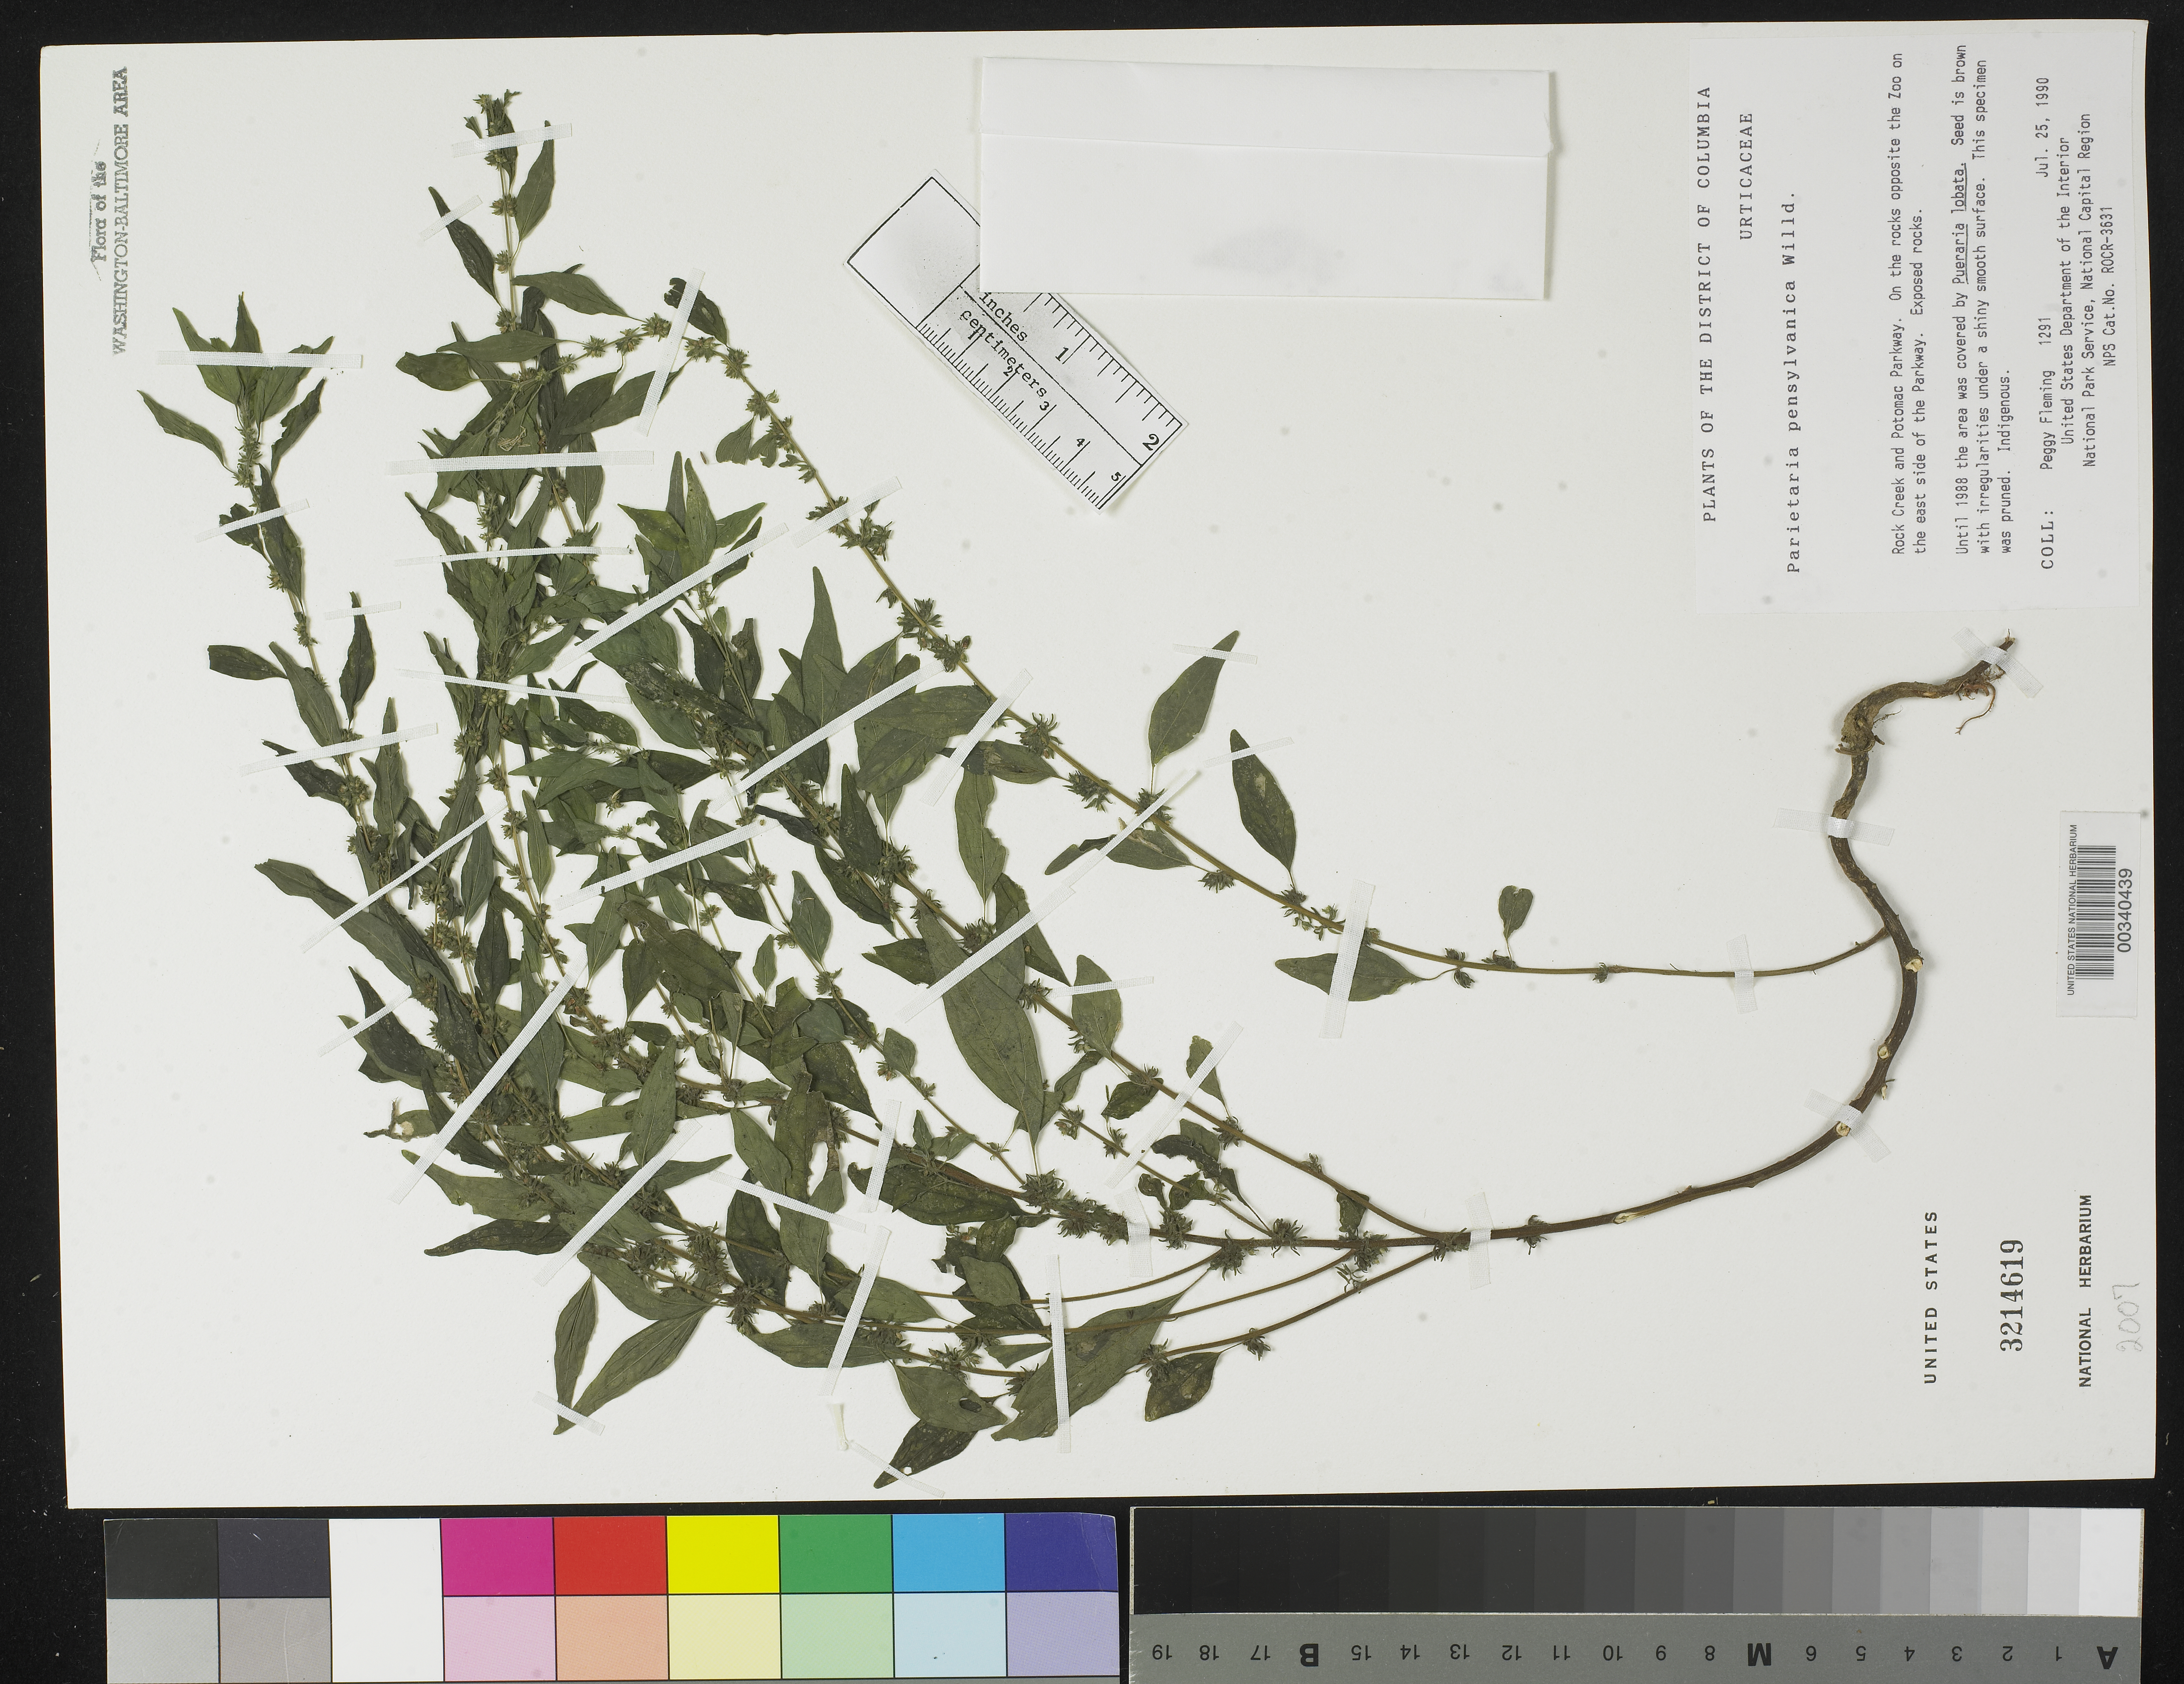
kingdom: Plantae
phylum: Tracheophyta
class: Magnoliopsida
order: Rosales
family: Urticaceae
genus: Parietaria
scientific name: Parietaria pensylvanica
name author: Muhl. ex Willd.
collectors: P. Fleming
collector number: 1291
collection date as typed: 25 Jul 1990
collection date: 1990-07-25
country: United States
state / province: District of Columbia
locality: Rock Creek and Potomac Parkway, opposite Zoo E side of Parkway Rock Creek Park and vicinity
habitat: Exposed rocks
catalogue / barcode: US 3214619